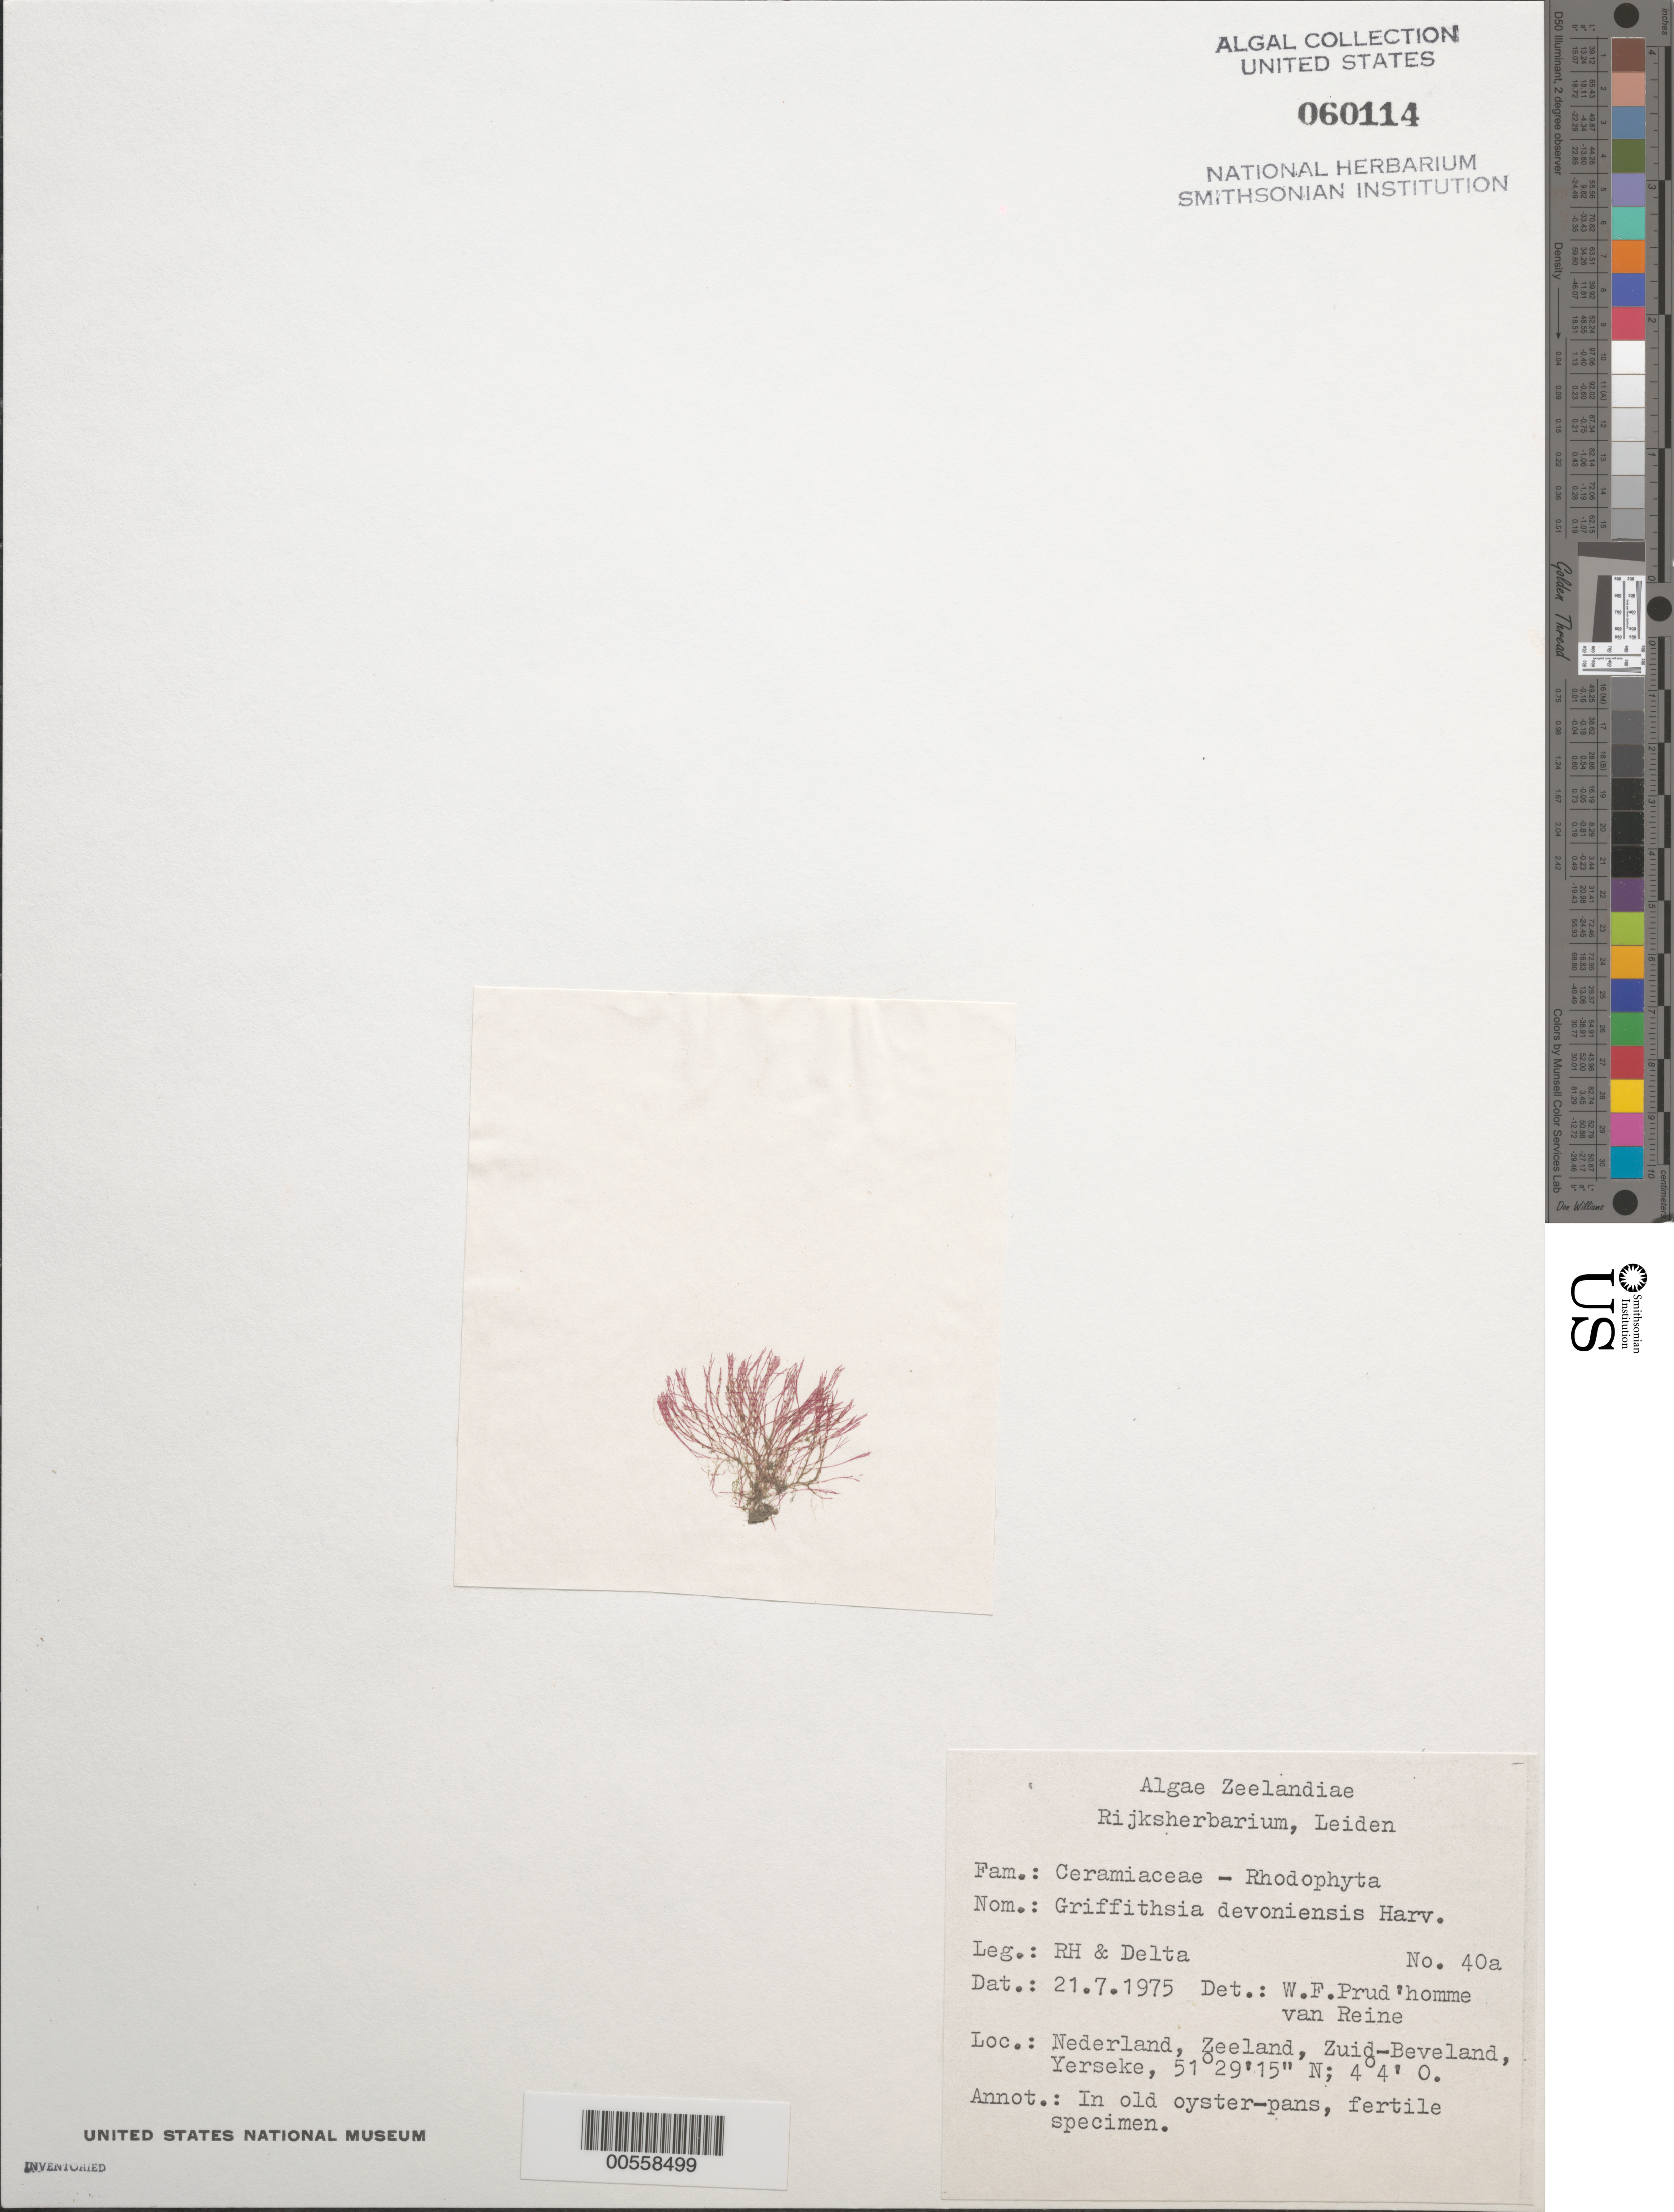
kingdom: Plantae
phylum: Rhodophyta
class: Florideophyceae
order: Ceramiales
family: Wrangeliaceae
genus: Griffithsia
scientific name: Griffithsia devoniensis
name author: Harv.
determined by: Prud'homme van Reine, W. F.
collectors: R.H. & Delta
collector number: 40a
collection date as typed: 21 Jul 1975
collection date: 1975-07-21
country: Netherlands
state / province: Zeeland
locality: Yerseke, zuid beveland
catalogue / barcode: US 60114